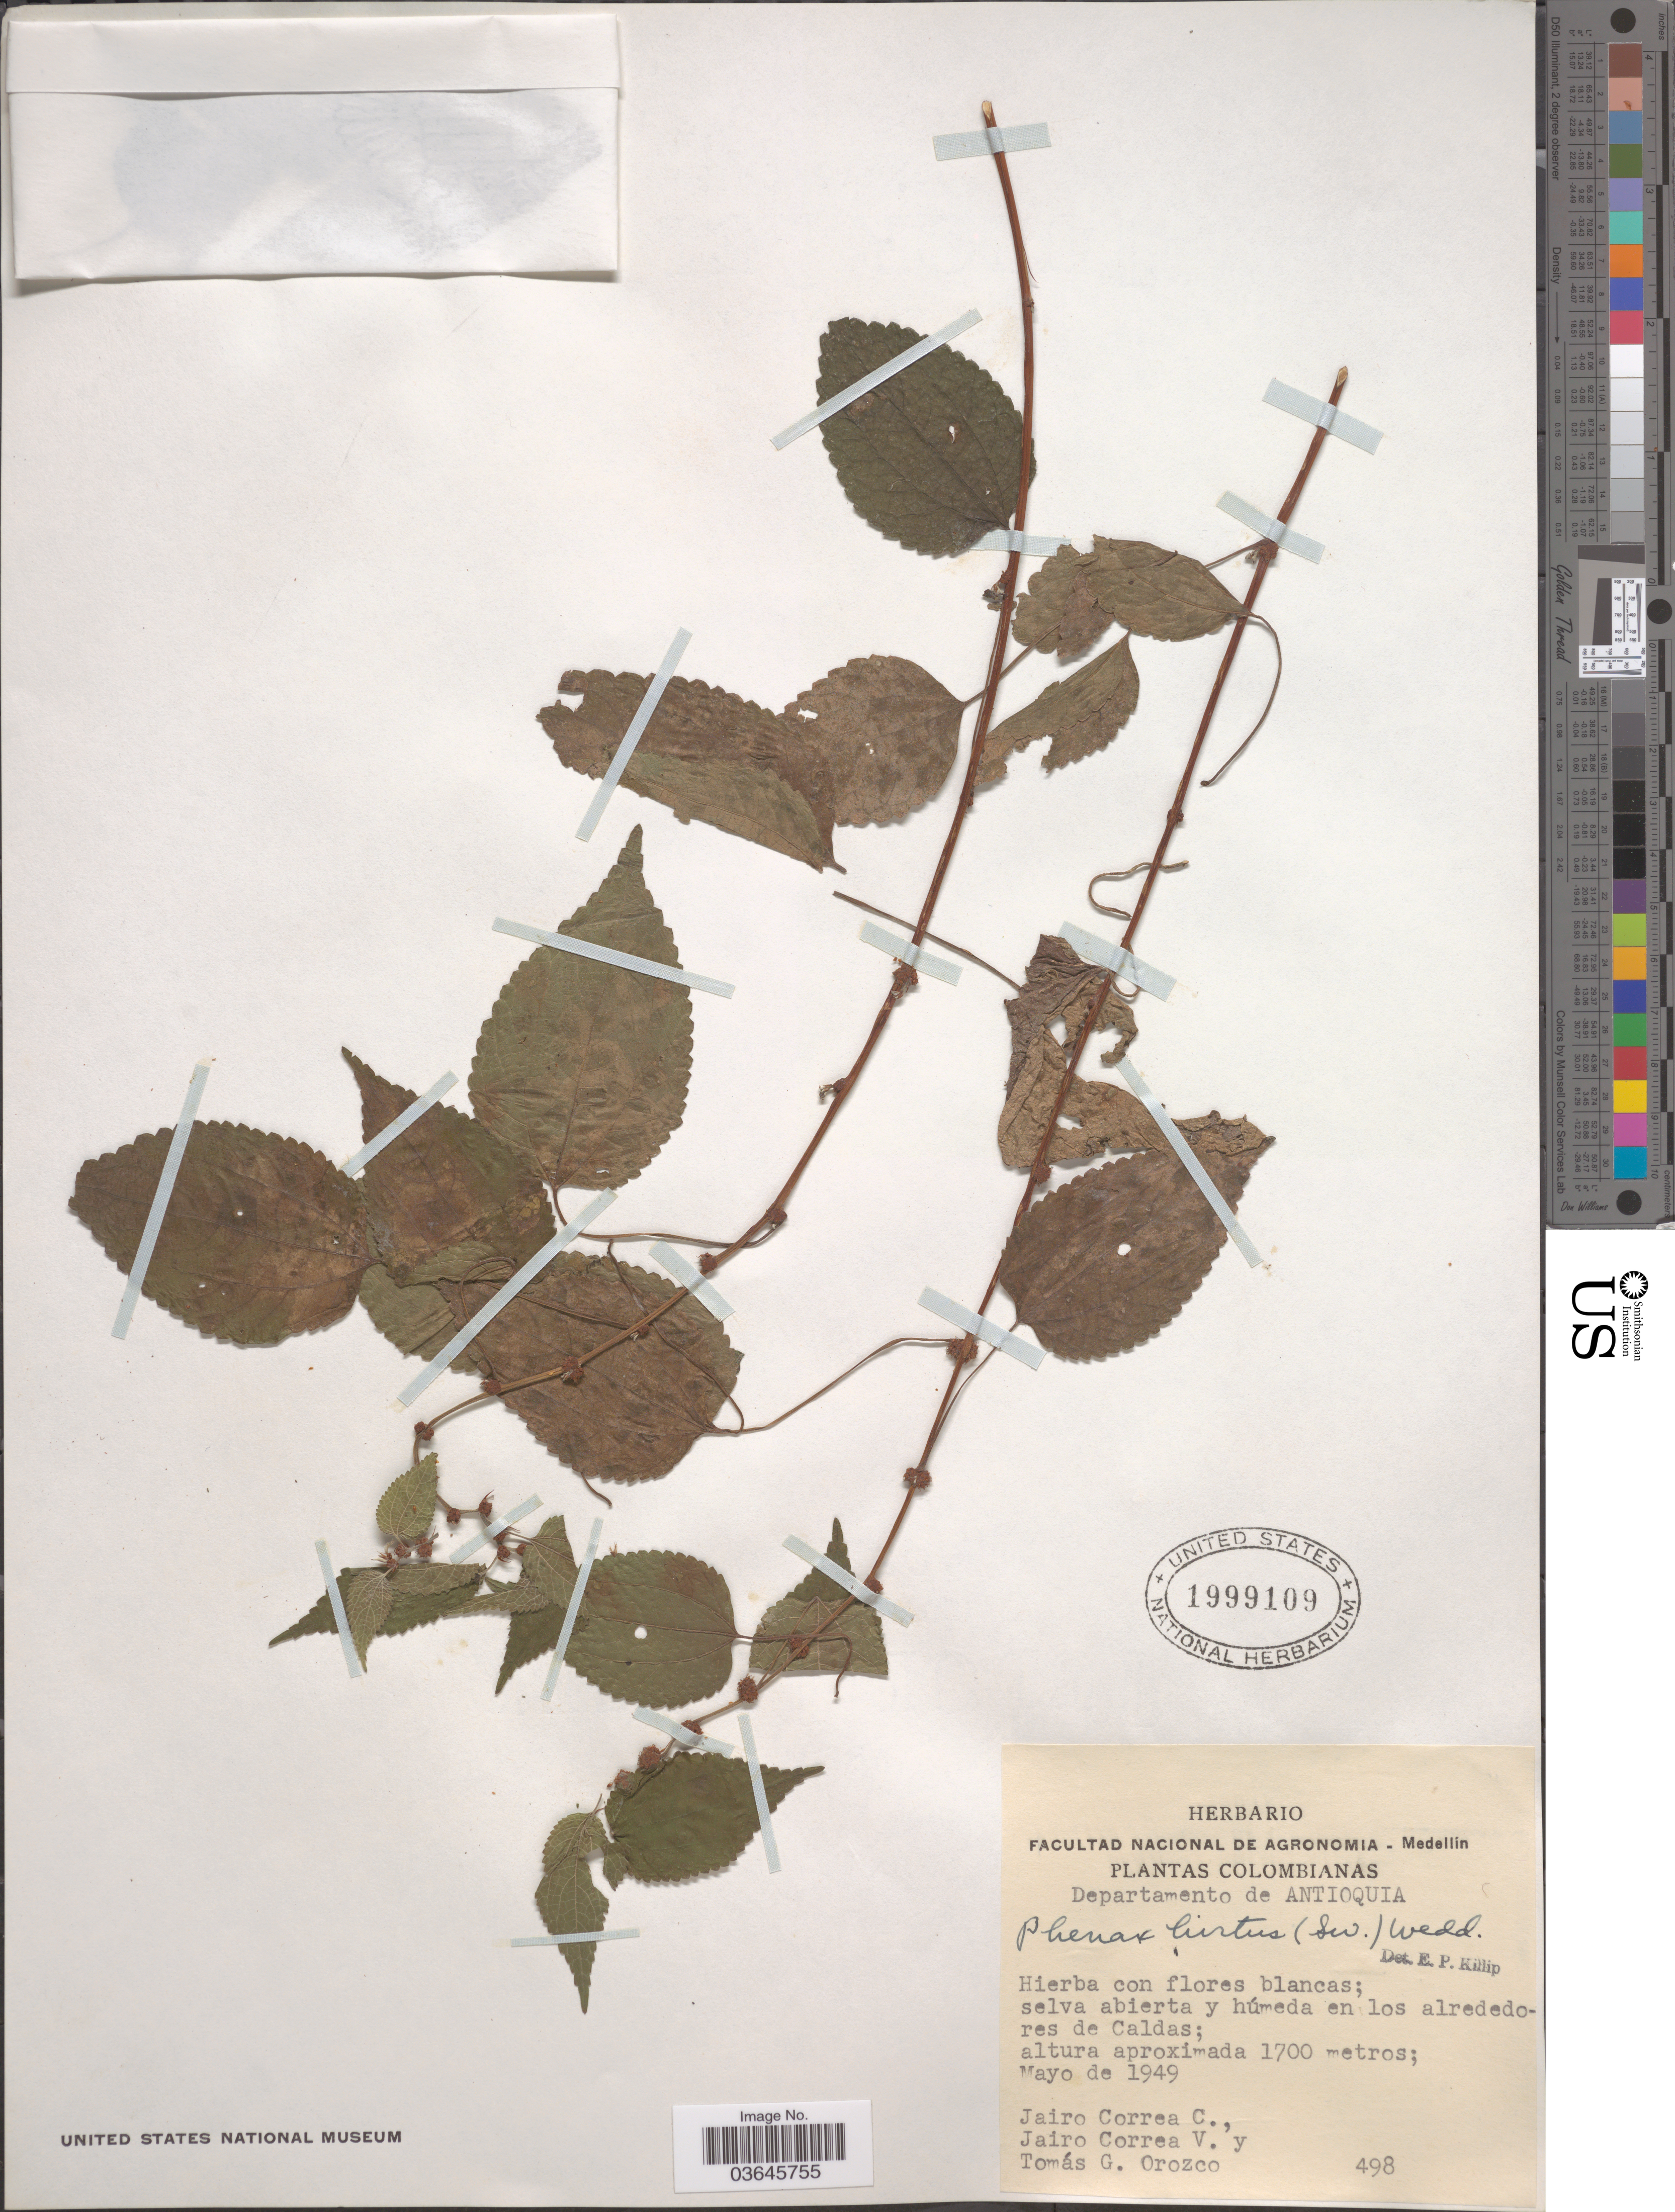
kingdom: Plantae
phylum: Tracheophyta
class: Magnoliopsida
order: Rosales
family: Urticaceae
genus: Phenax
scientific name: Phenax hirtus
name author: (Sw.) Wedd.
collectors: J. Correa, J. Correa & T. Orozco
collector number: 498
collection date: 1949-05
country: Colombia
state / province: Antioquia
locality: Departamento de Antioquia. Selva abierta y húmeda en los alrededores de Caldas.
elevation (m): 1700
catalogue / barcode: US 1999109